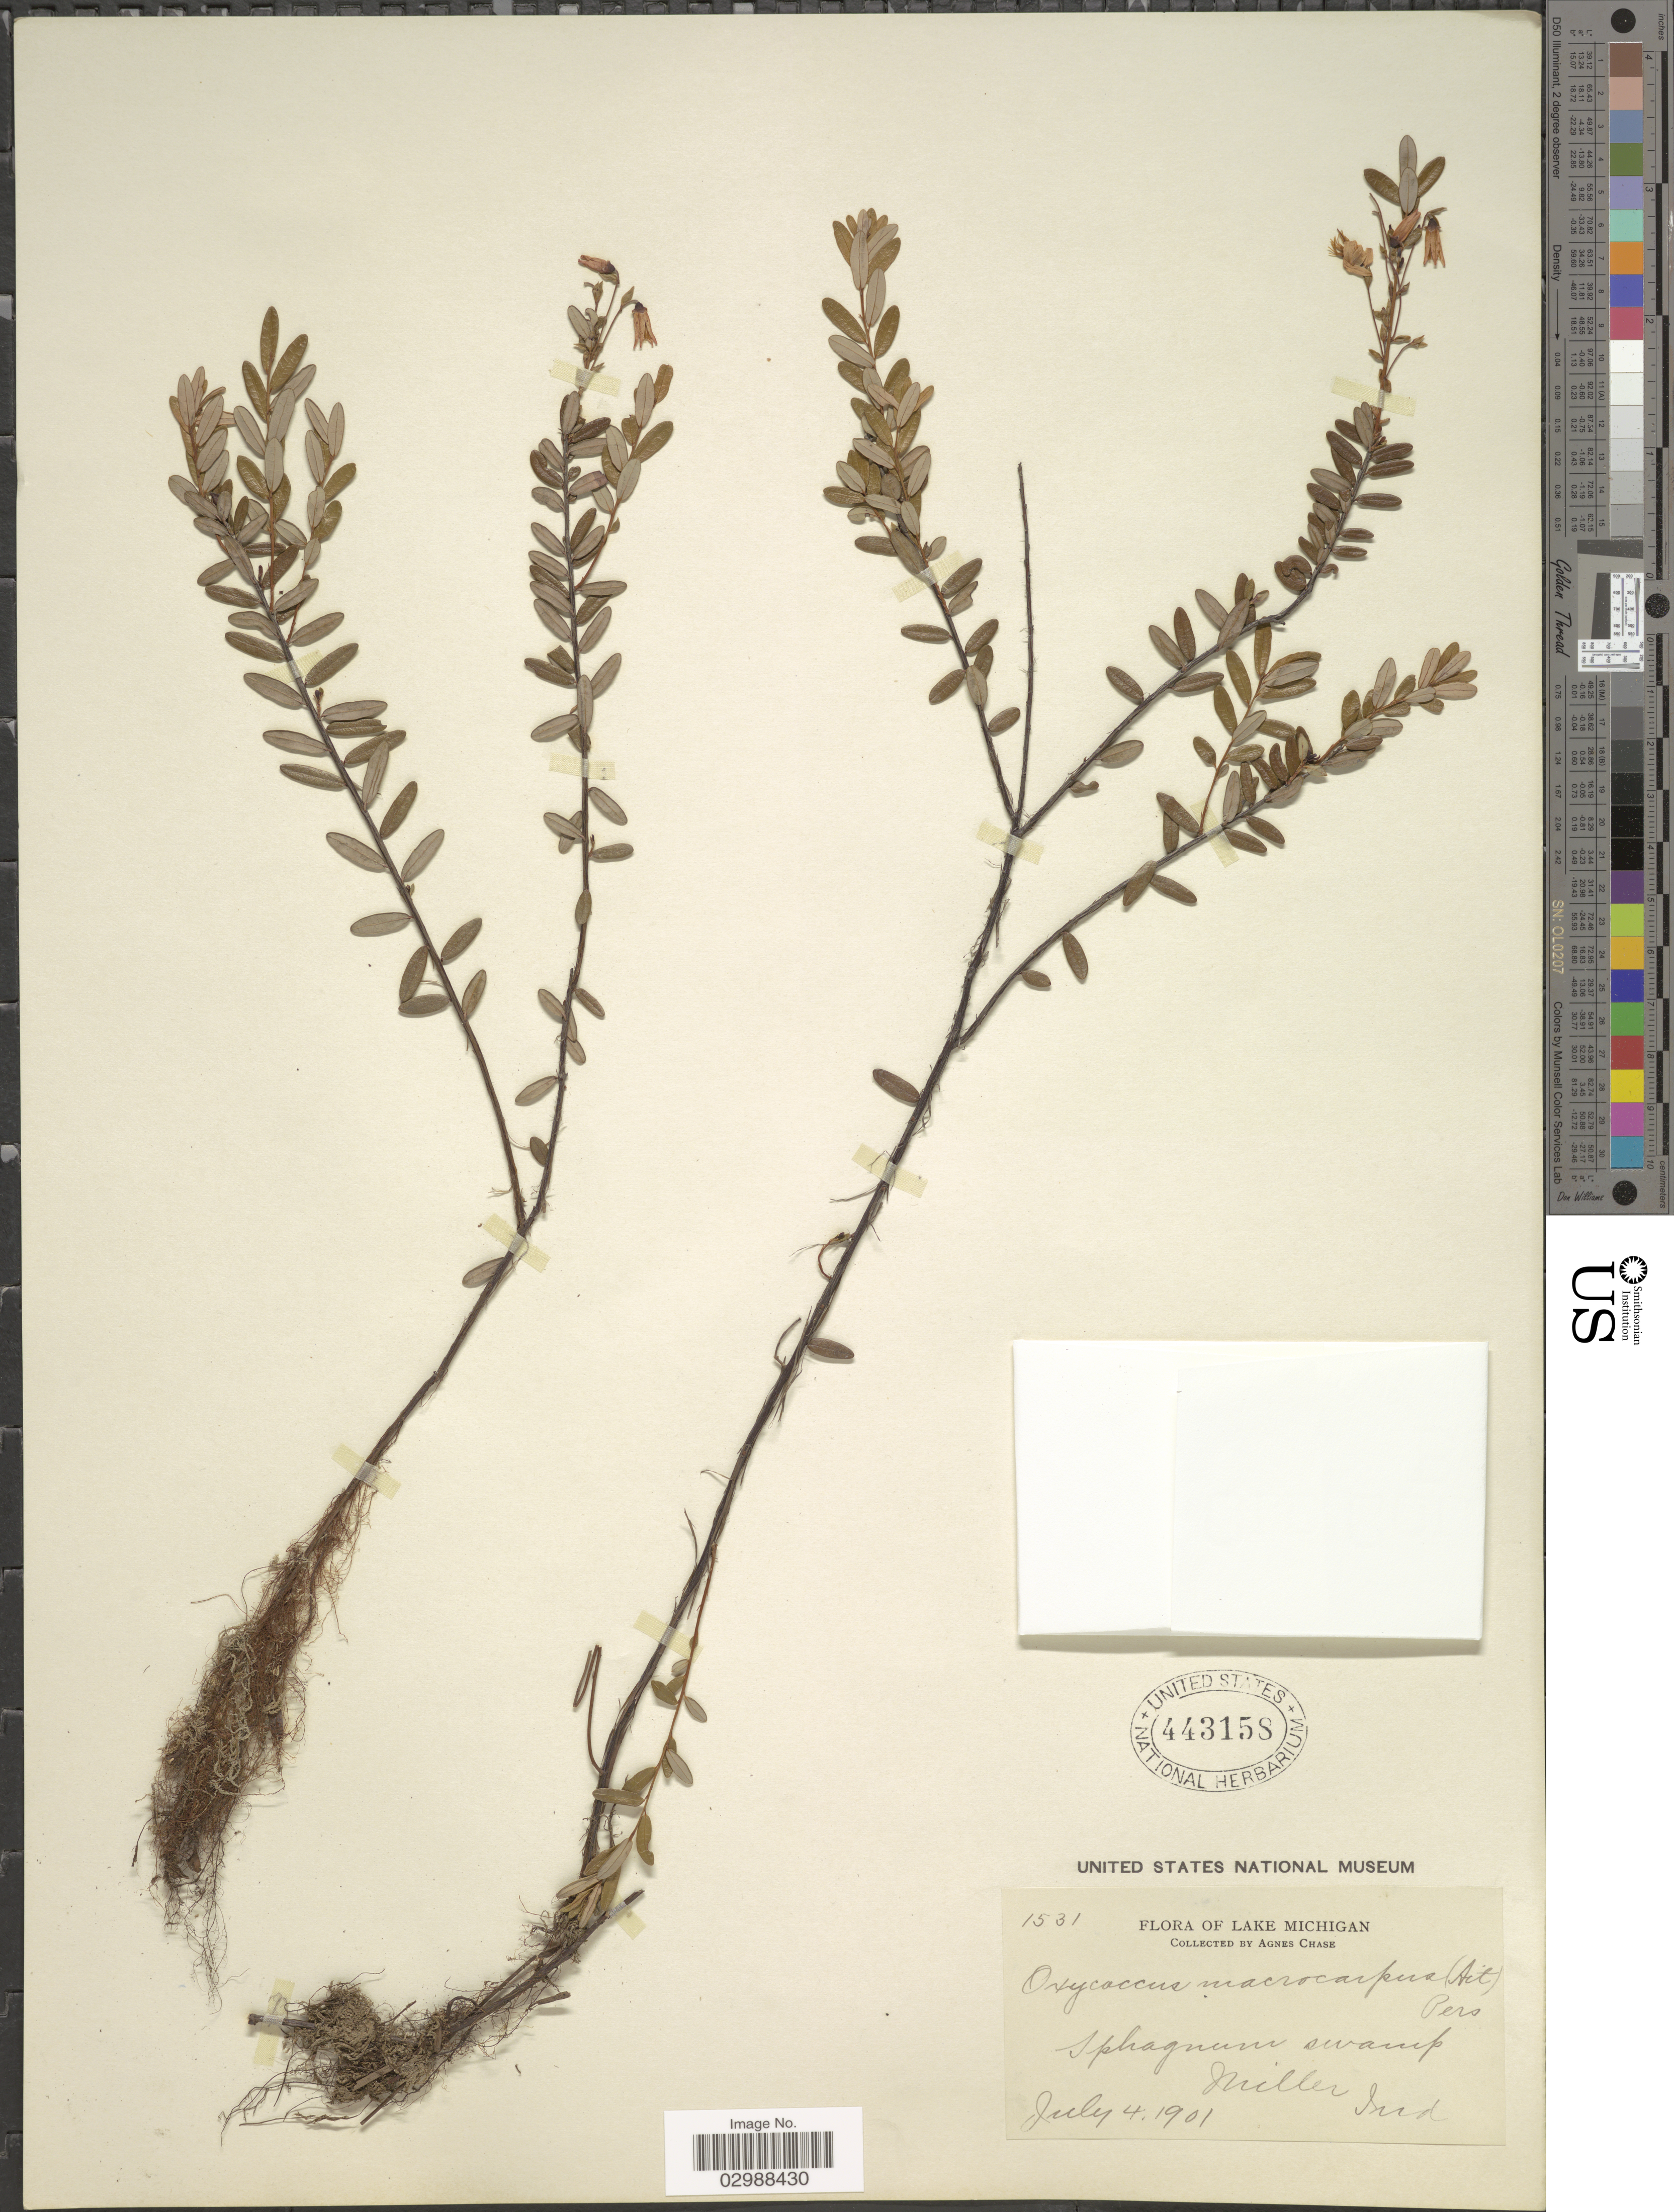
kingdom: Plantae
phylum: Tracheophyta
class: Magnoliopsida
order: Ericales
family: Ericaceae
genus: Vaccinium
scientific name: Vaccinium macrocarpon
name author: Aiton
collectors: A. Chase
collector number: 1531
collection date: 1901-07-04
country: United States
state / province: Indiana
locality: Lake Michigan, Miller, Ind.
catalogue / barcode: US 443158